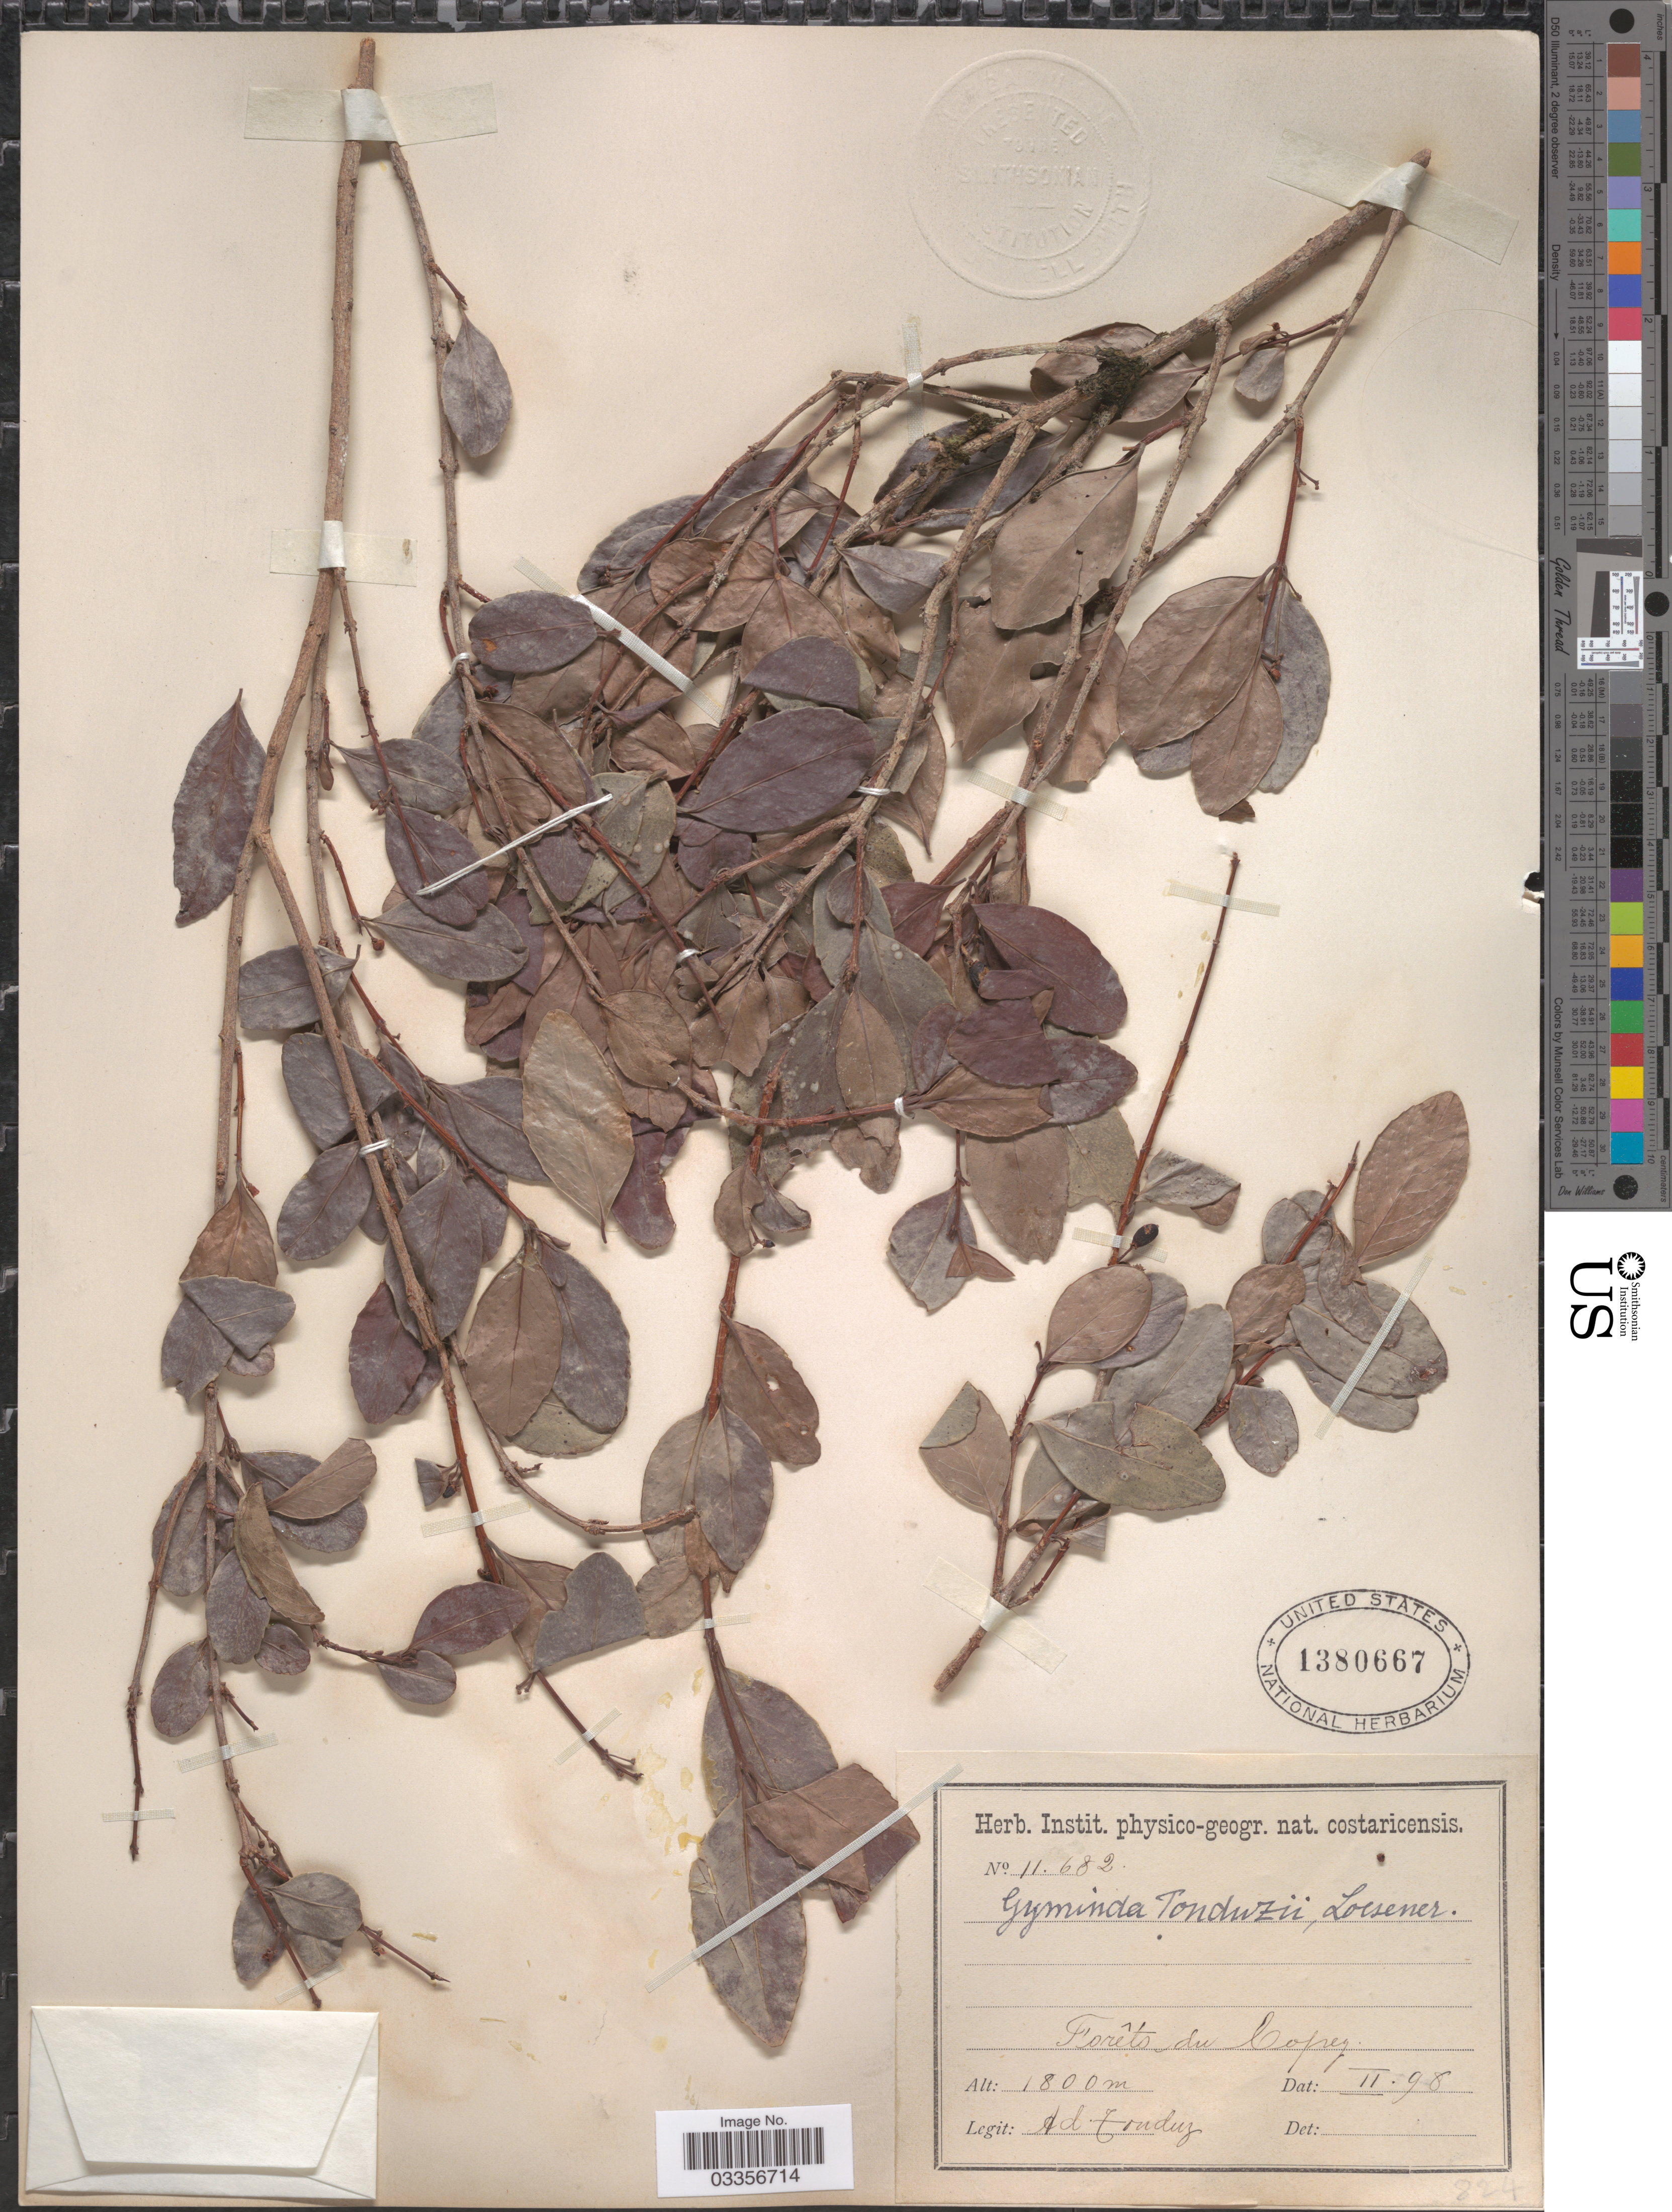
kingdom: Plantae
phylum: Tracheophyta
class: Magnoliopsida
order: Celastrales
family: Celastraceae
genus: Crossopetalum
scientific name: Crossopetalum tonduzii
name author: (Loes.) Lundell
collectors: A. Tonduz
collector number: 11682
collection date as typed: Transcribed d/m/y: /2/98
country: Costa Rica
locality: Forêts du Copey.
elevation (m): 1800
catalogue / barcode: US 1380667